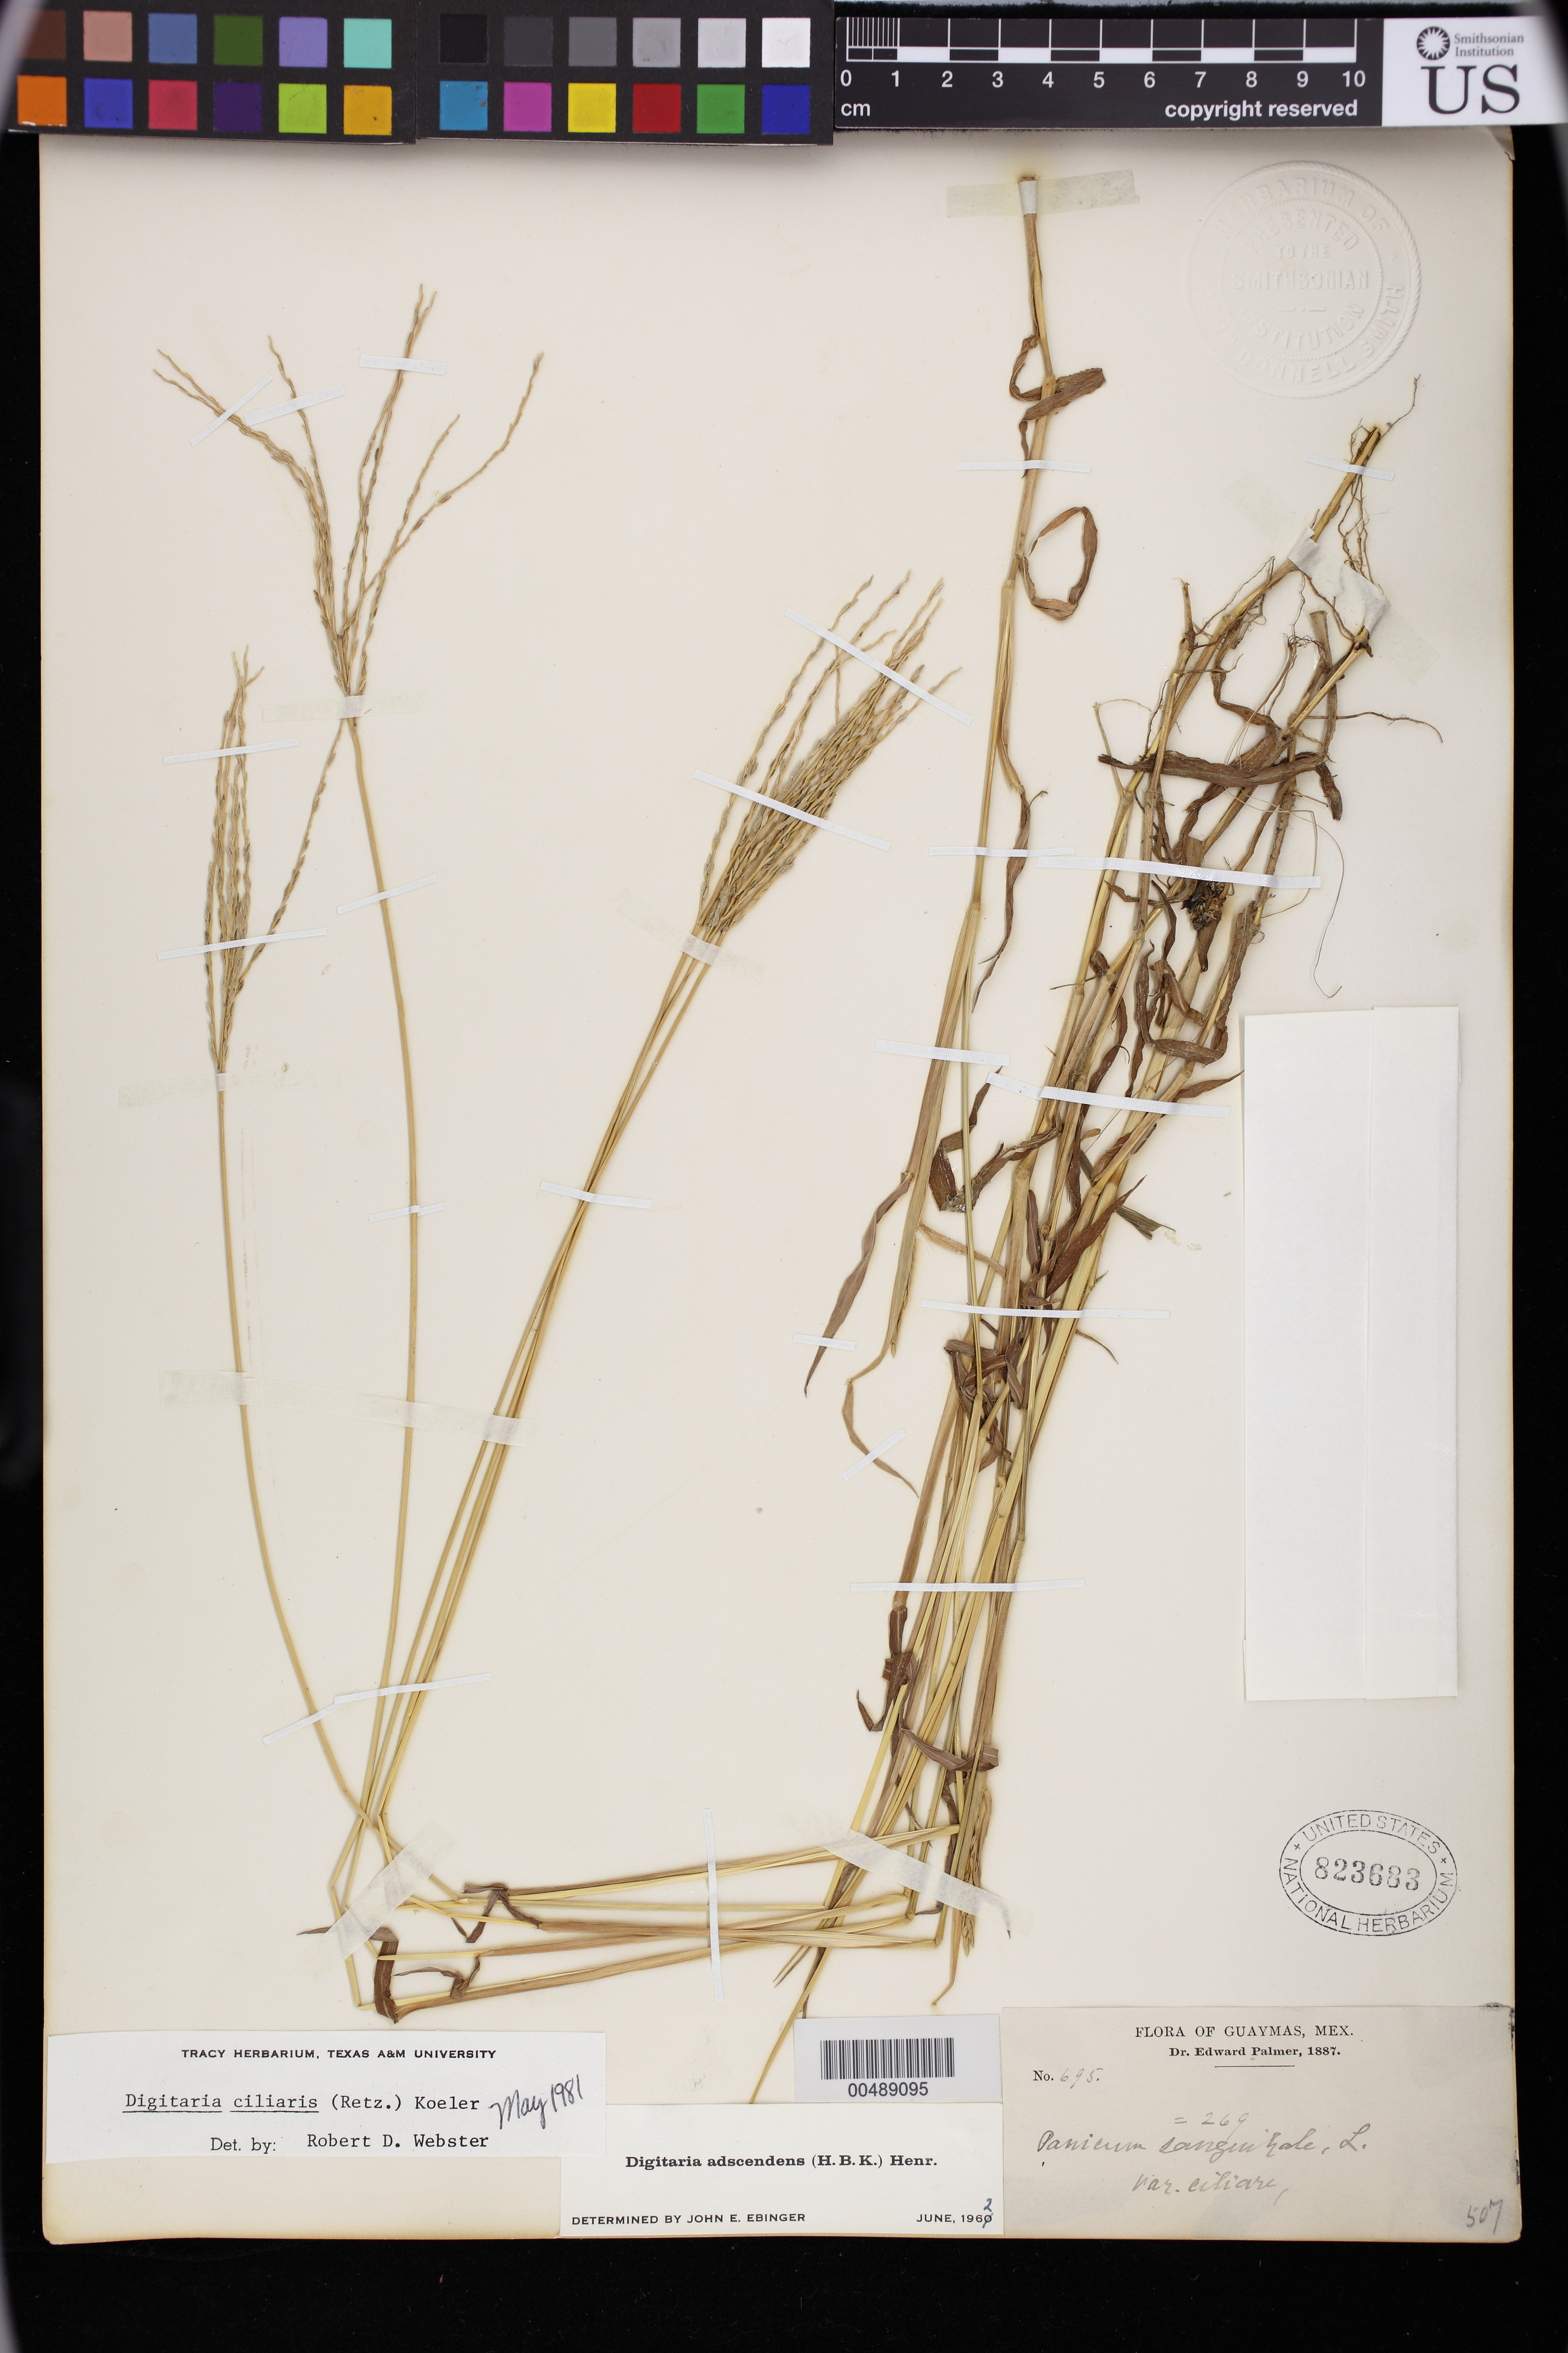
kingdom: Plantae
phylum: Tracheophyta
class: Liliopsida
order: Poales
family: Poaceae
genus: Digitaria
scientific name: Digitaria ciliaris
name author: (Retz.) Koeler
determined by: Webster, Robert D.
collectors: E. Palmer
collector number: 695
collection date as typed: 1887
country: Mexico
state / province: Sonora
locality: Guaymas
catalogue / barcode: US 823683